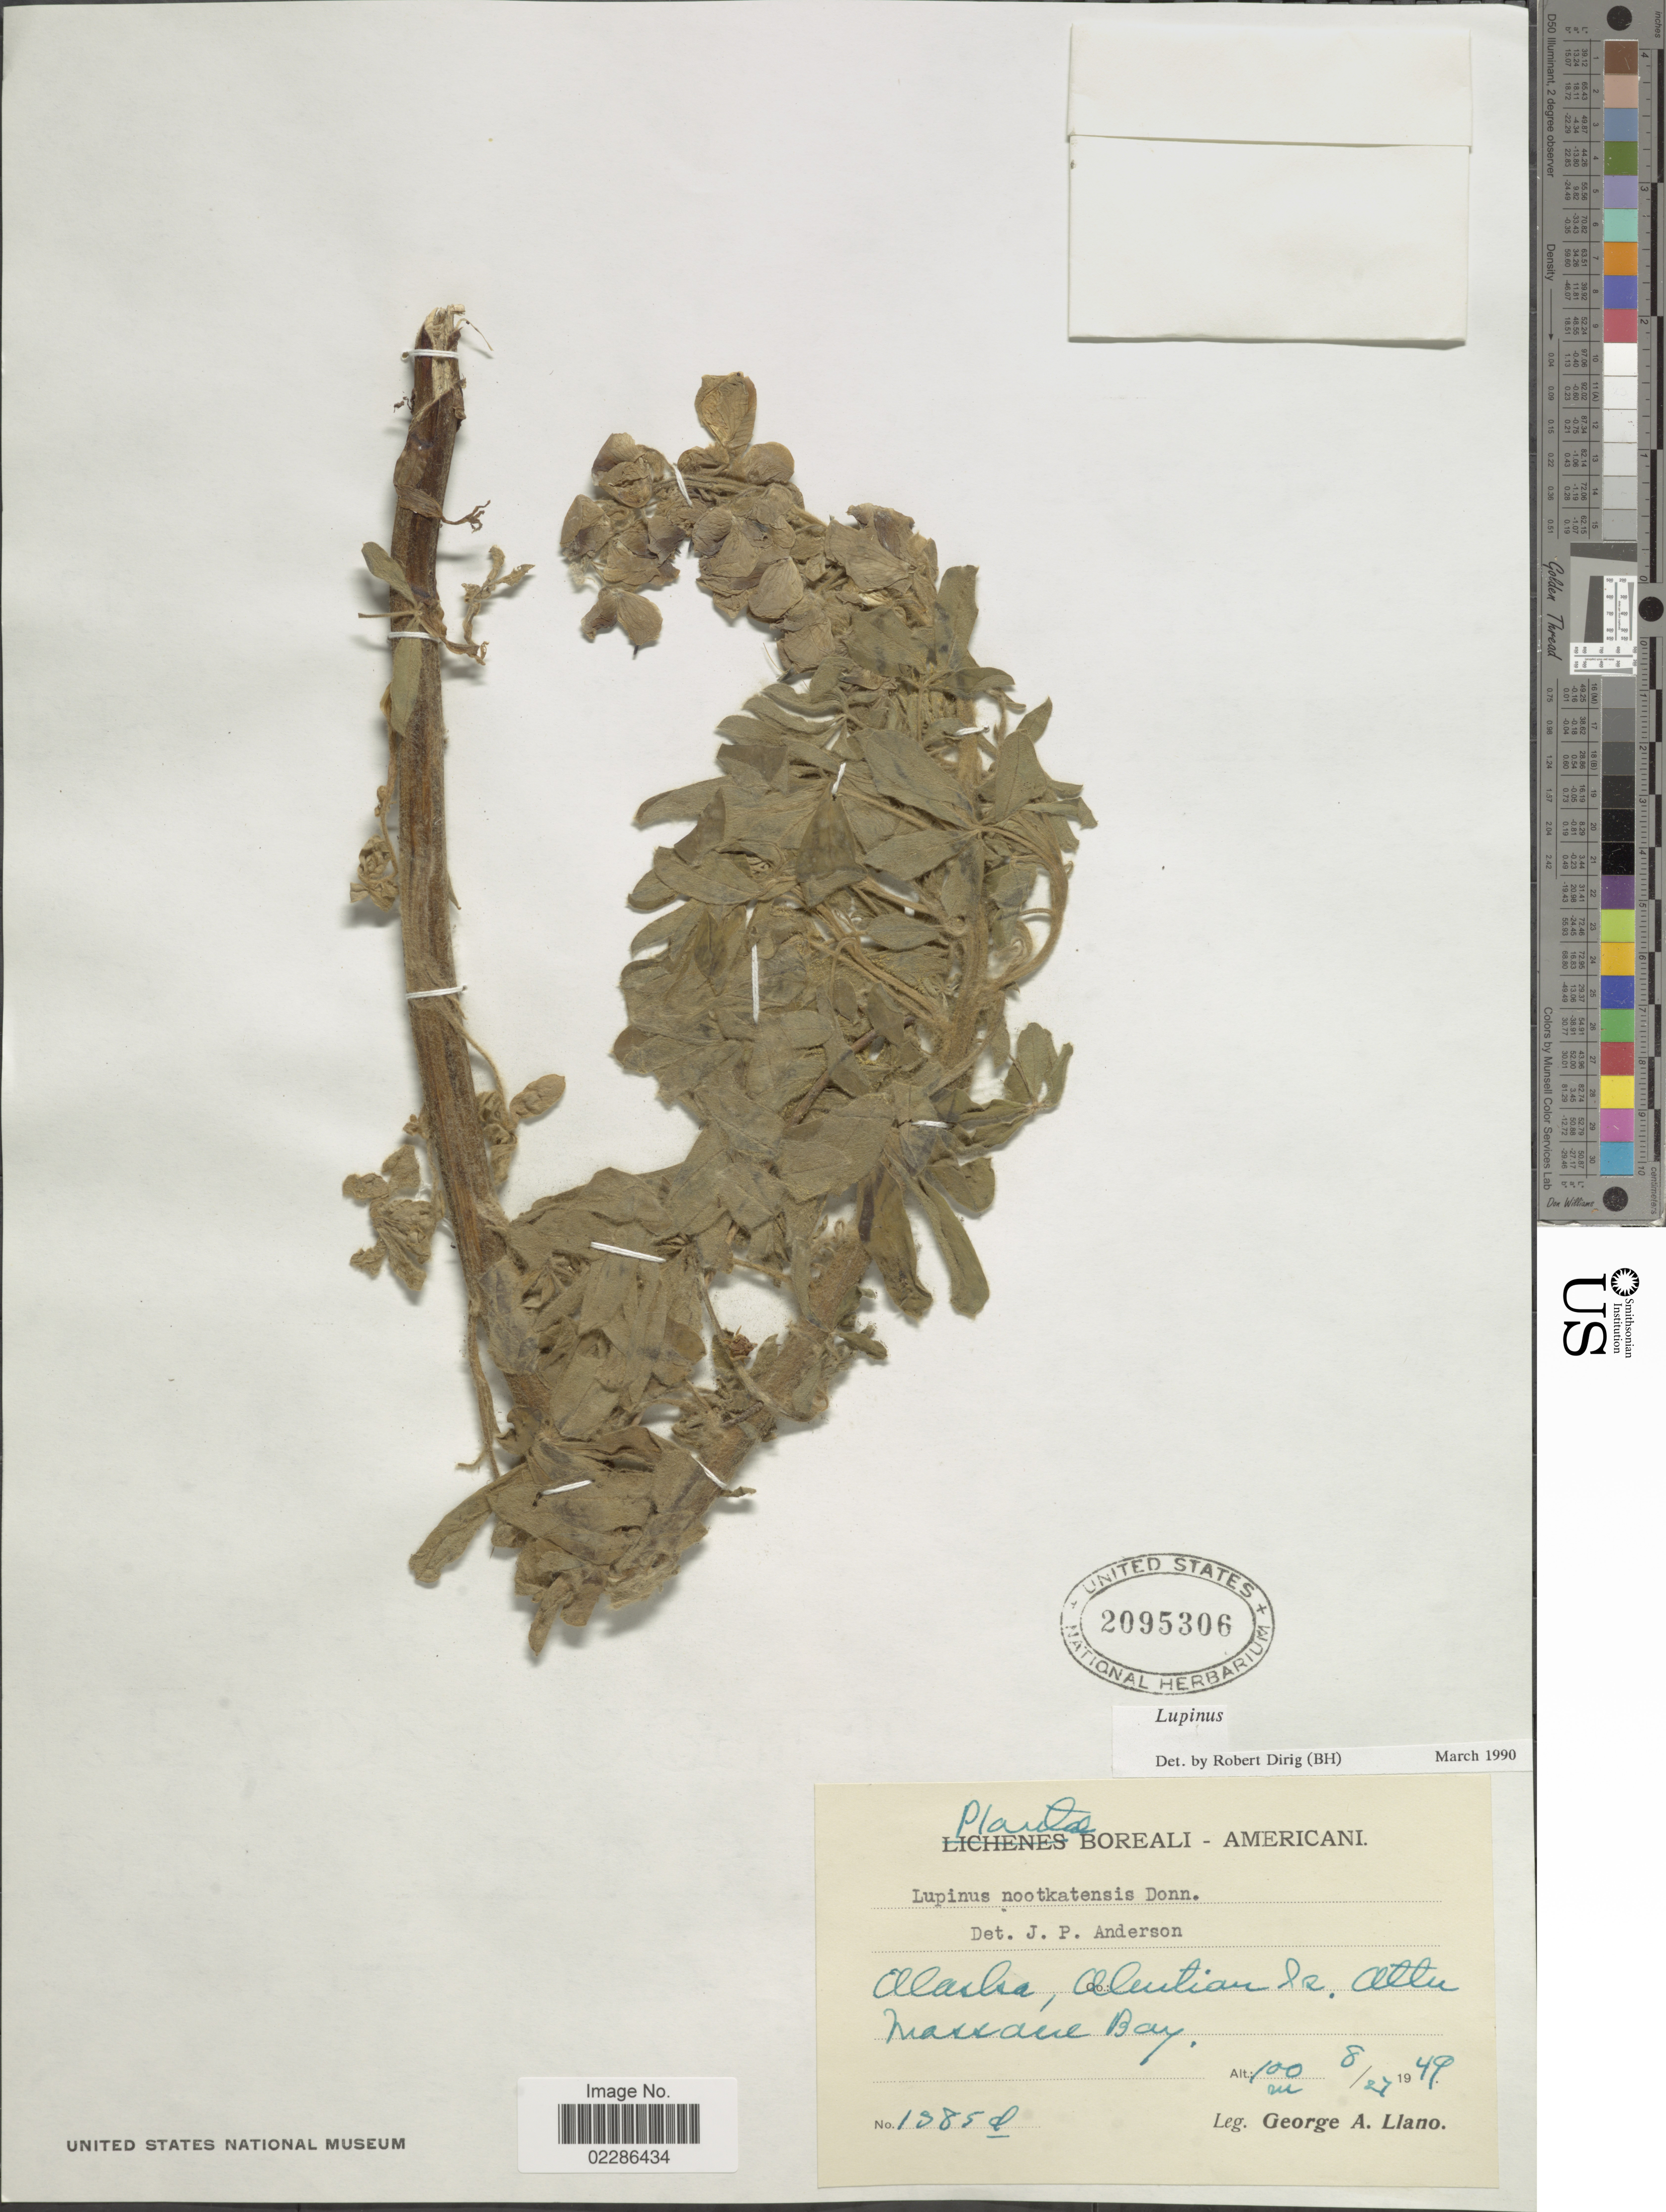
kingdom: Plantae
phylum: Tracheophyta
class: Magnoliopsida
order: Fabales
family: Fabaceae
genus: Lupinus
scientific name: Lupinus nootkatensis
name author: Donn ex Sims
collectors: G. Llano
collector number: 1385d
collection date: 1949-08-27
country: United States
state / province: Alaska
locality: Boreali - Americana, Aleutian Is, Attu Massaue Bay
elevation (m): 100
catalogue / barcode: US 2095306